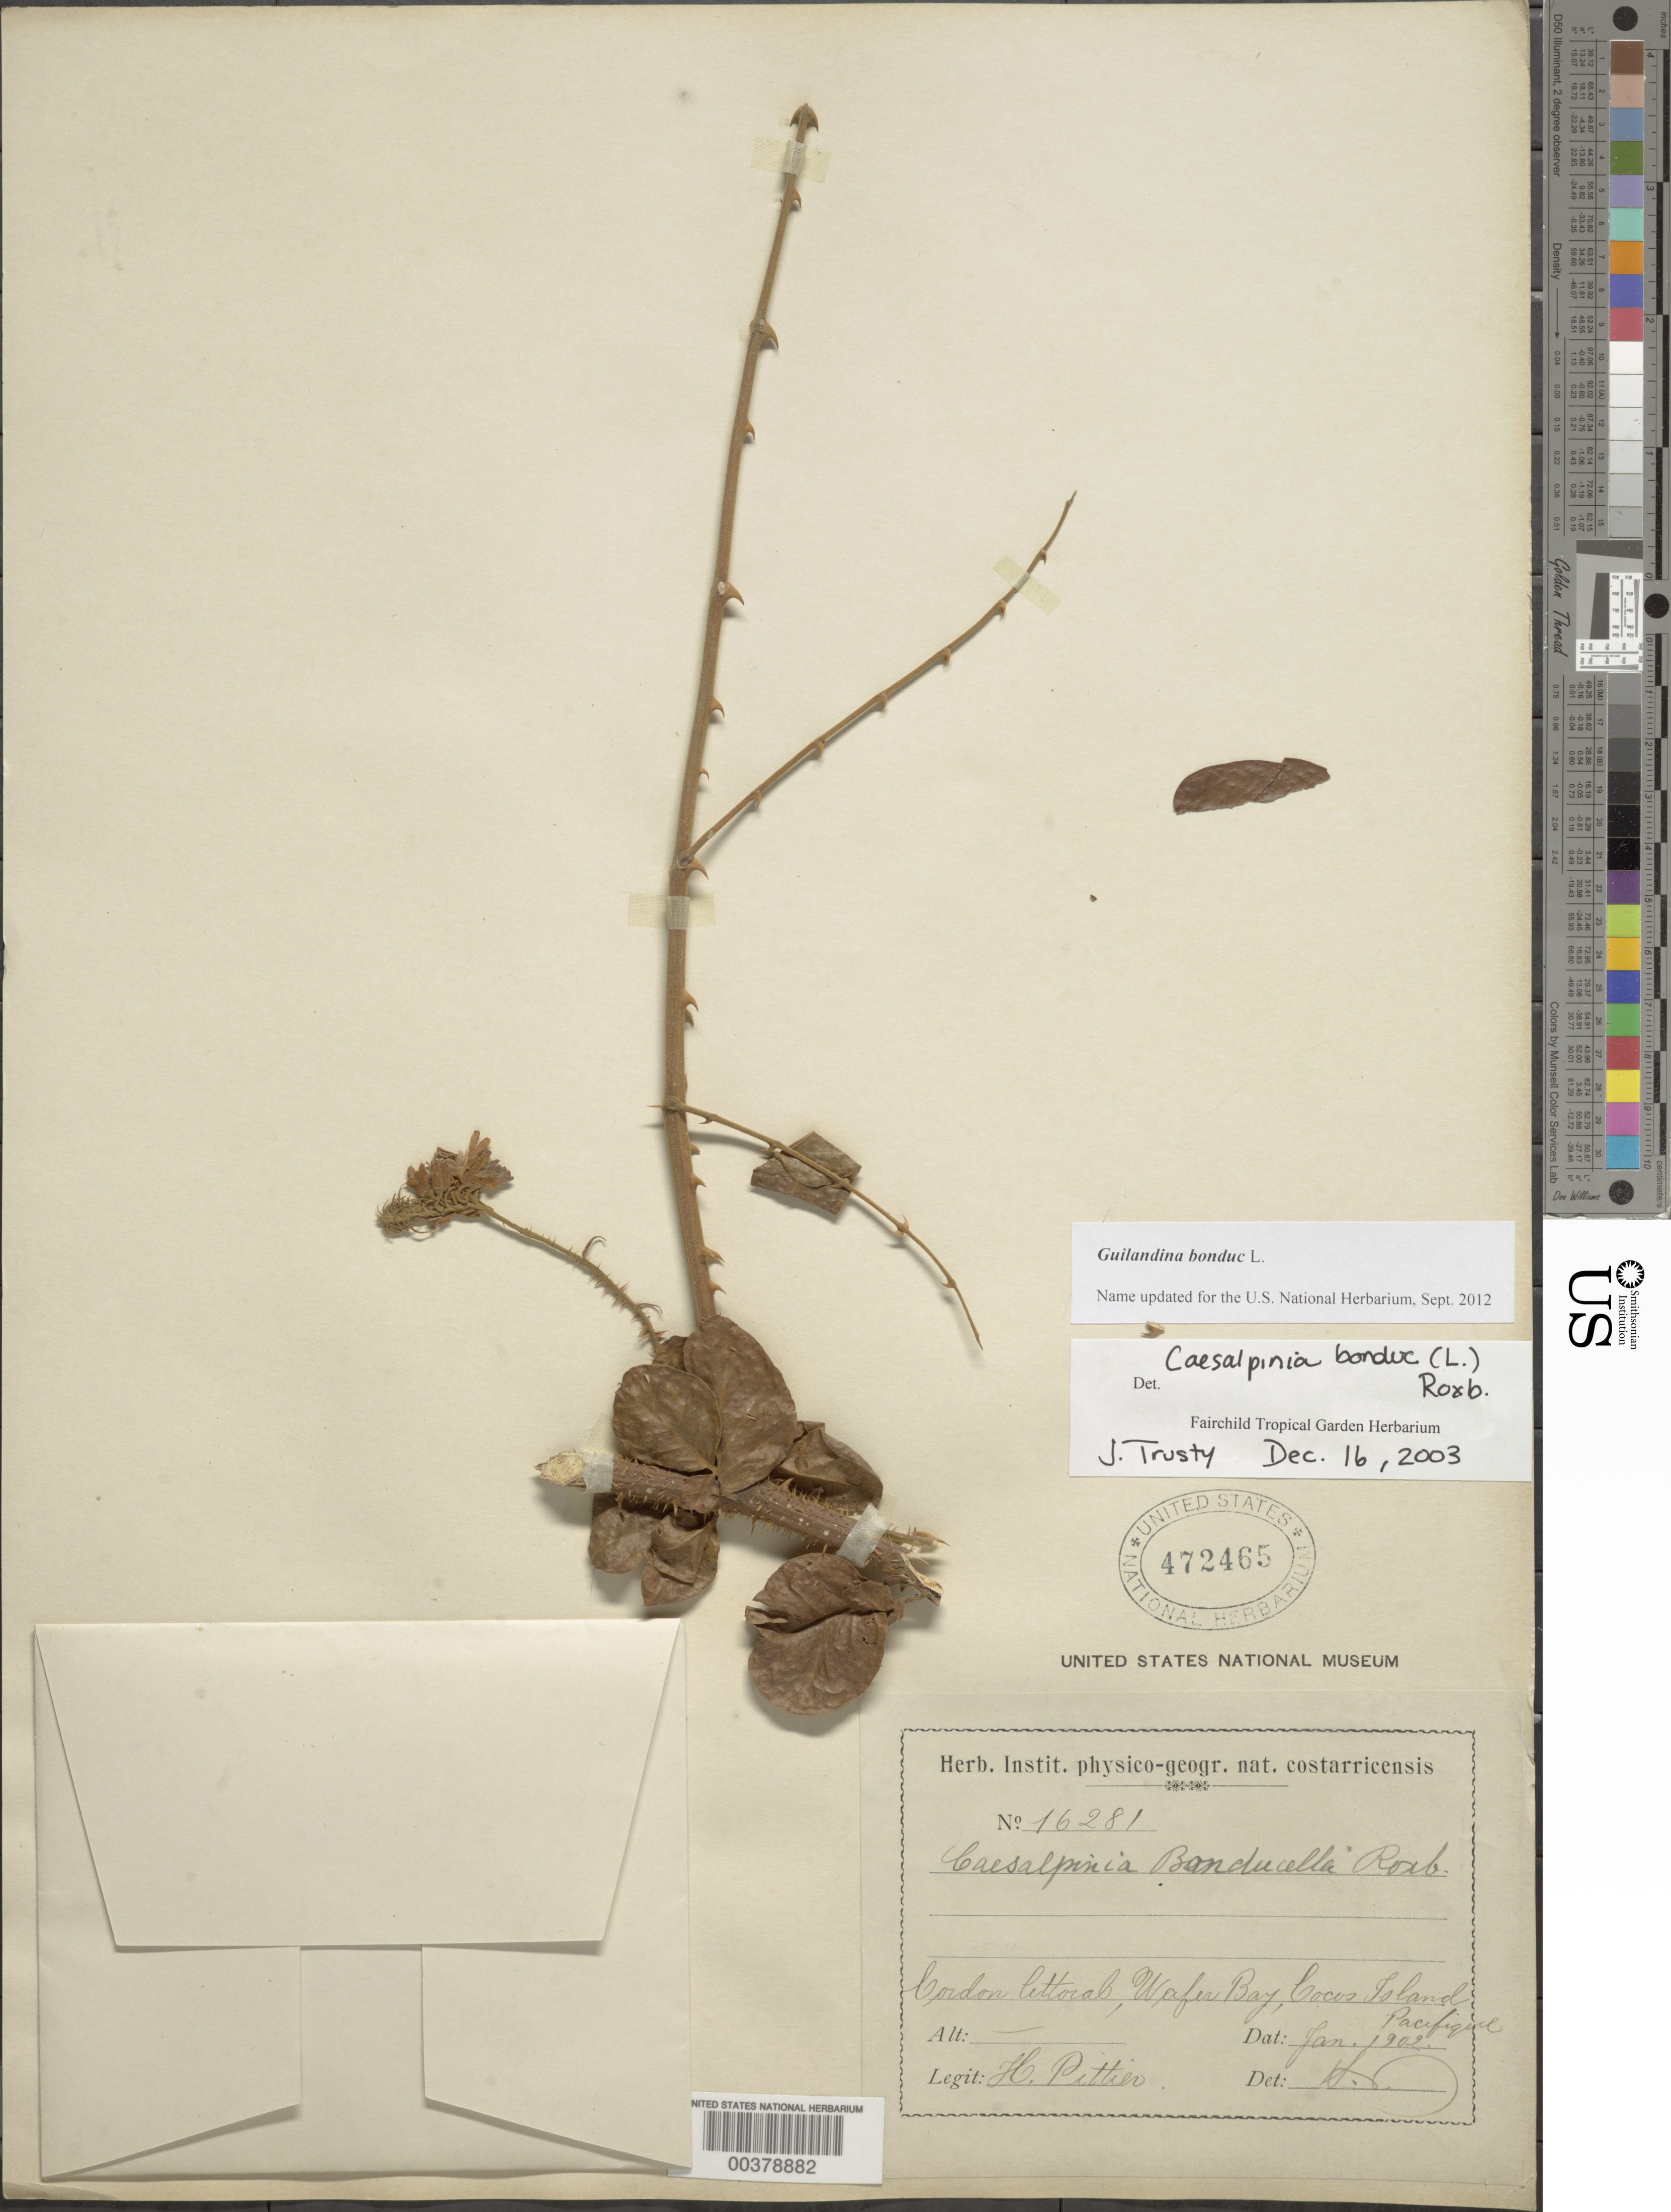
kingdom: Plantae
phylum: Tracheophyta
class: Magnoliopsida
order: Fabales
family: Fabaceae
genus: Guilandina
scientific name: Guilandina bonduc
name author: L.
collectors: H. F. Pittier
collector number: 16281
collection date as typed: Jan 1902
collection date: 1902-01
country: Costa Rica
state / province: Puntarenas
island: Cocos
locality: Cordon littoral, Wafer Bay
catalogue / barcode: US 472465